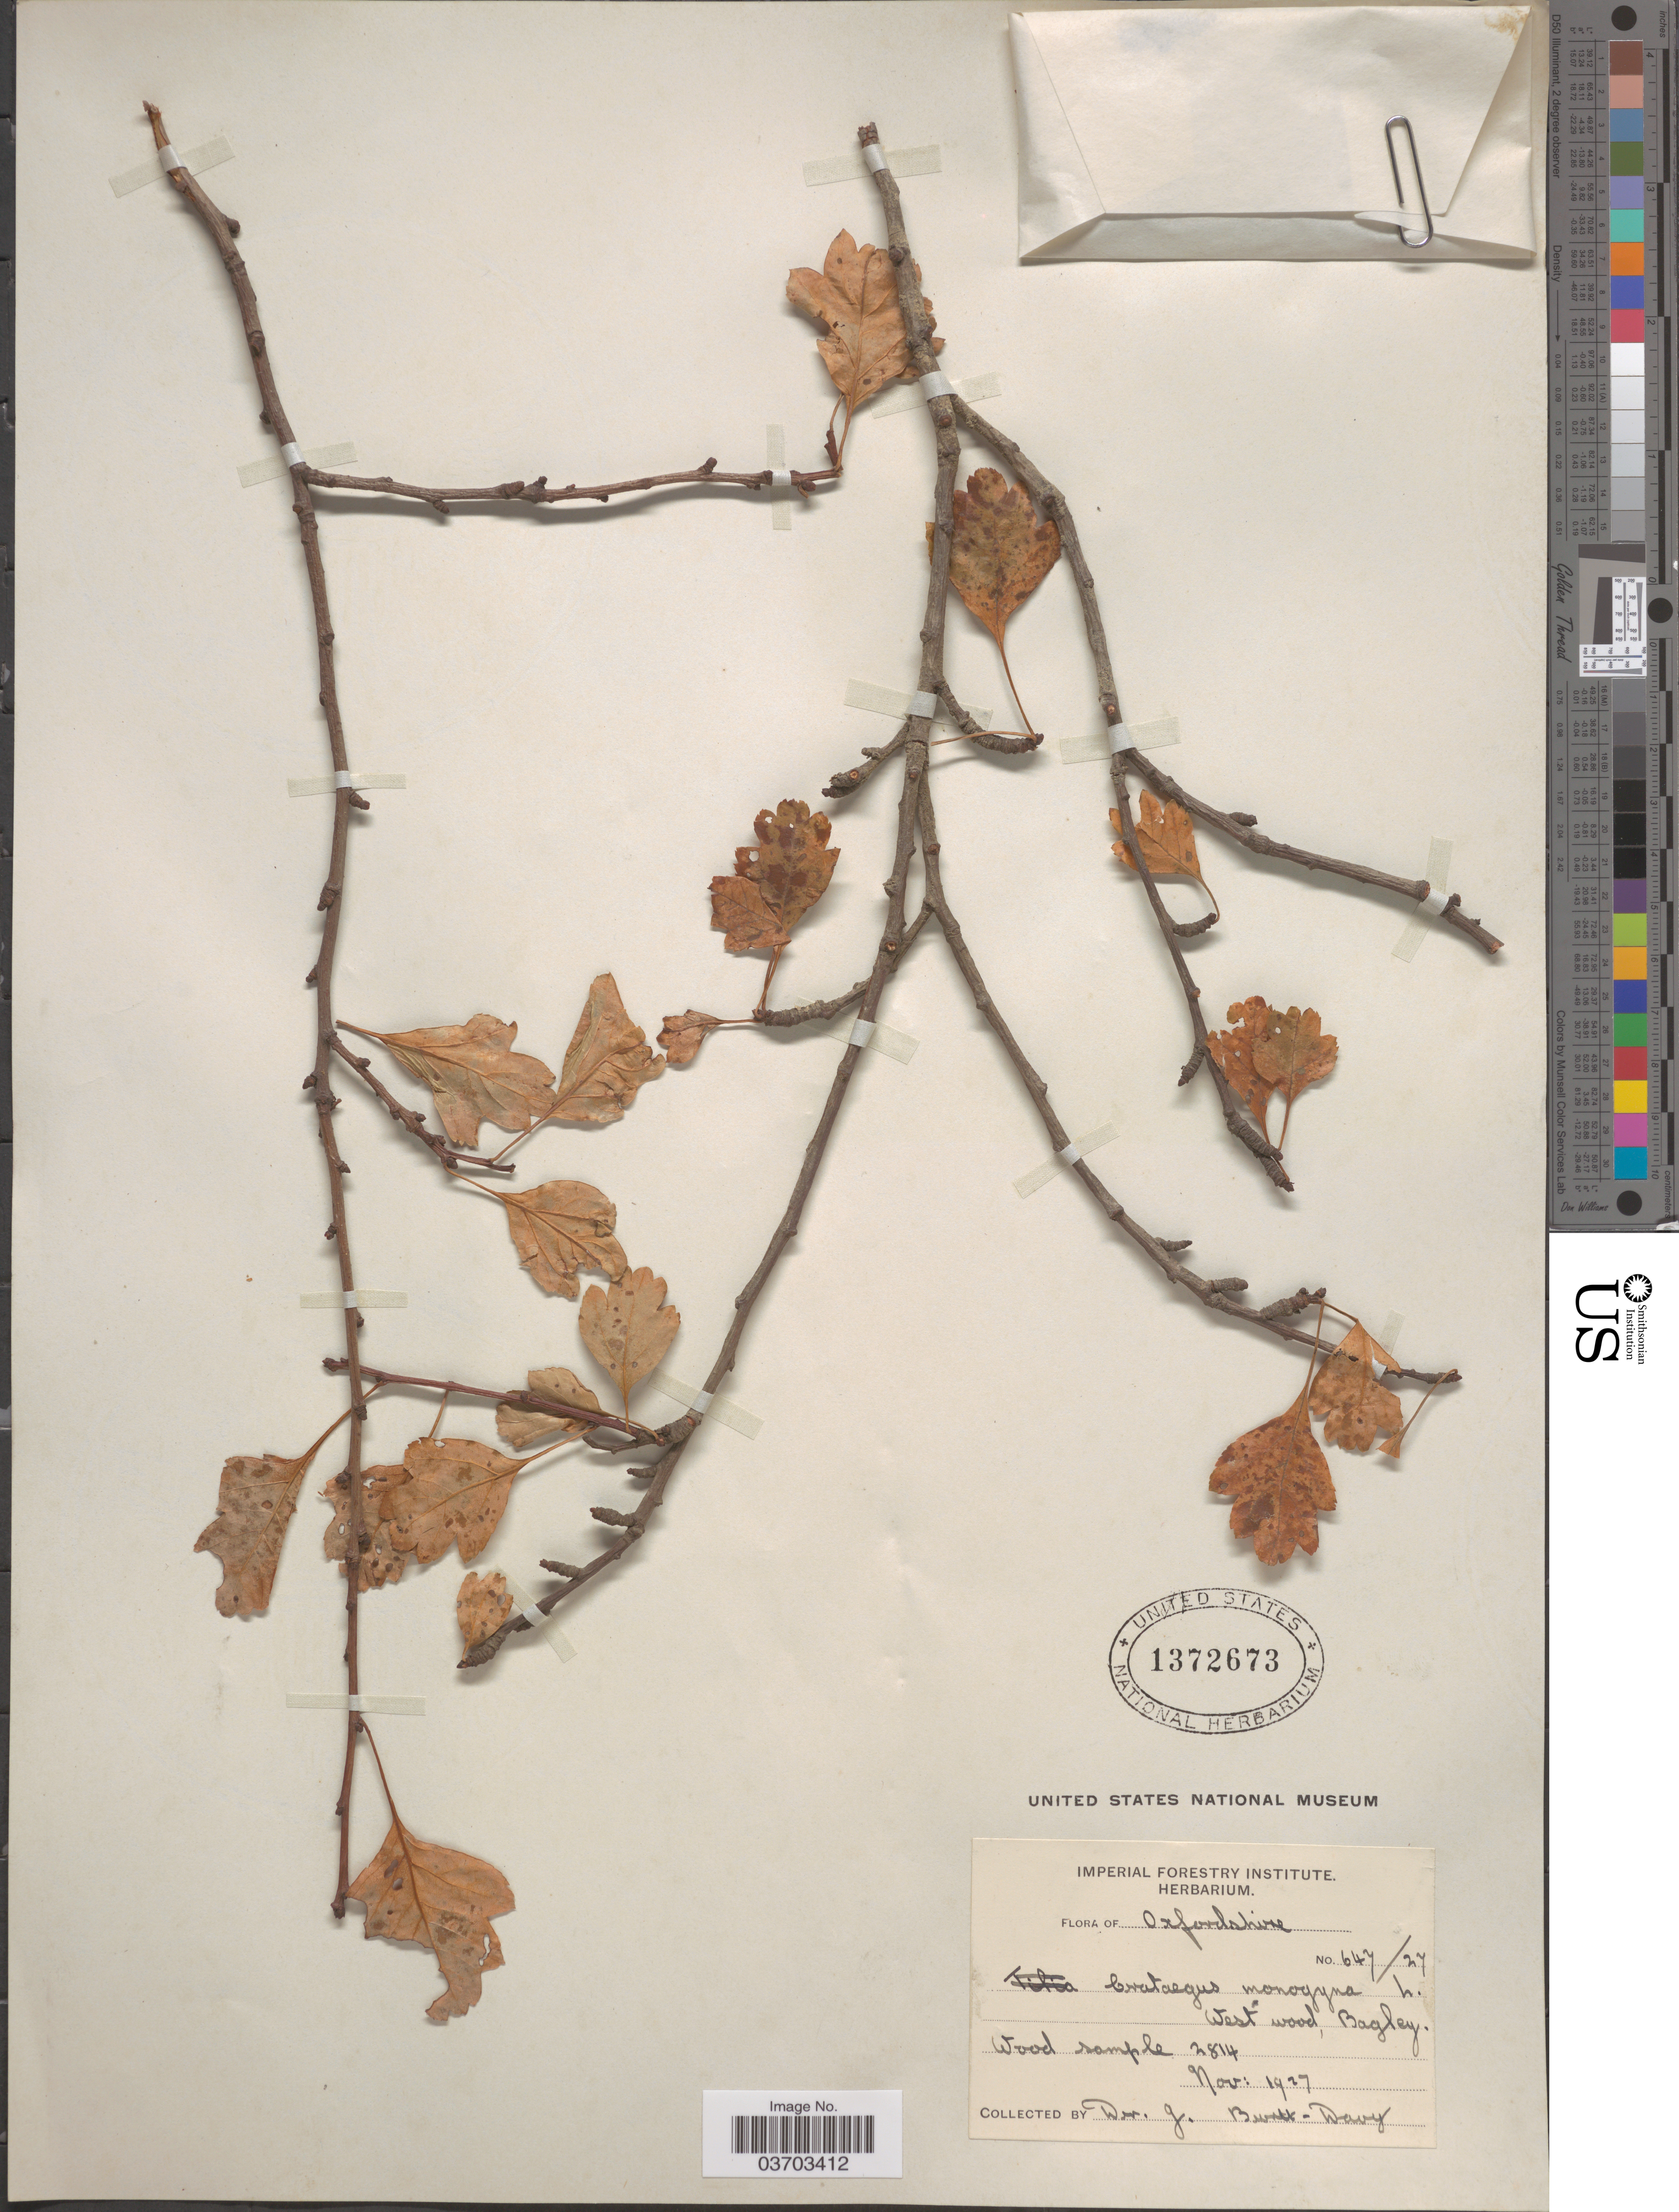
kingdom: Plantae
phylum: Tracheophyta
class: Magnoliopsida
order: Rosales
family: Rosaceae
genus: Crataegus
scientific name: Crataegus monogyna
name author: Lindin.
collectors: J. Burtt Davy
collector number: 647/27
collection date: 1927-11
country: United Kingdom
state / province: England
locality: Oxfordshire. West wood, Bagley.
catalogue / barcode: US 1372673